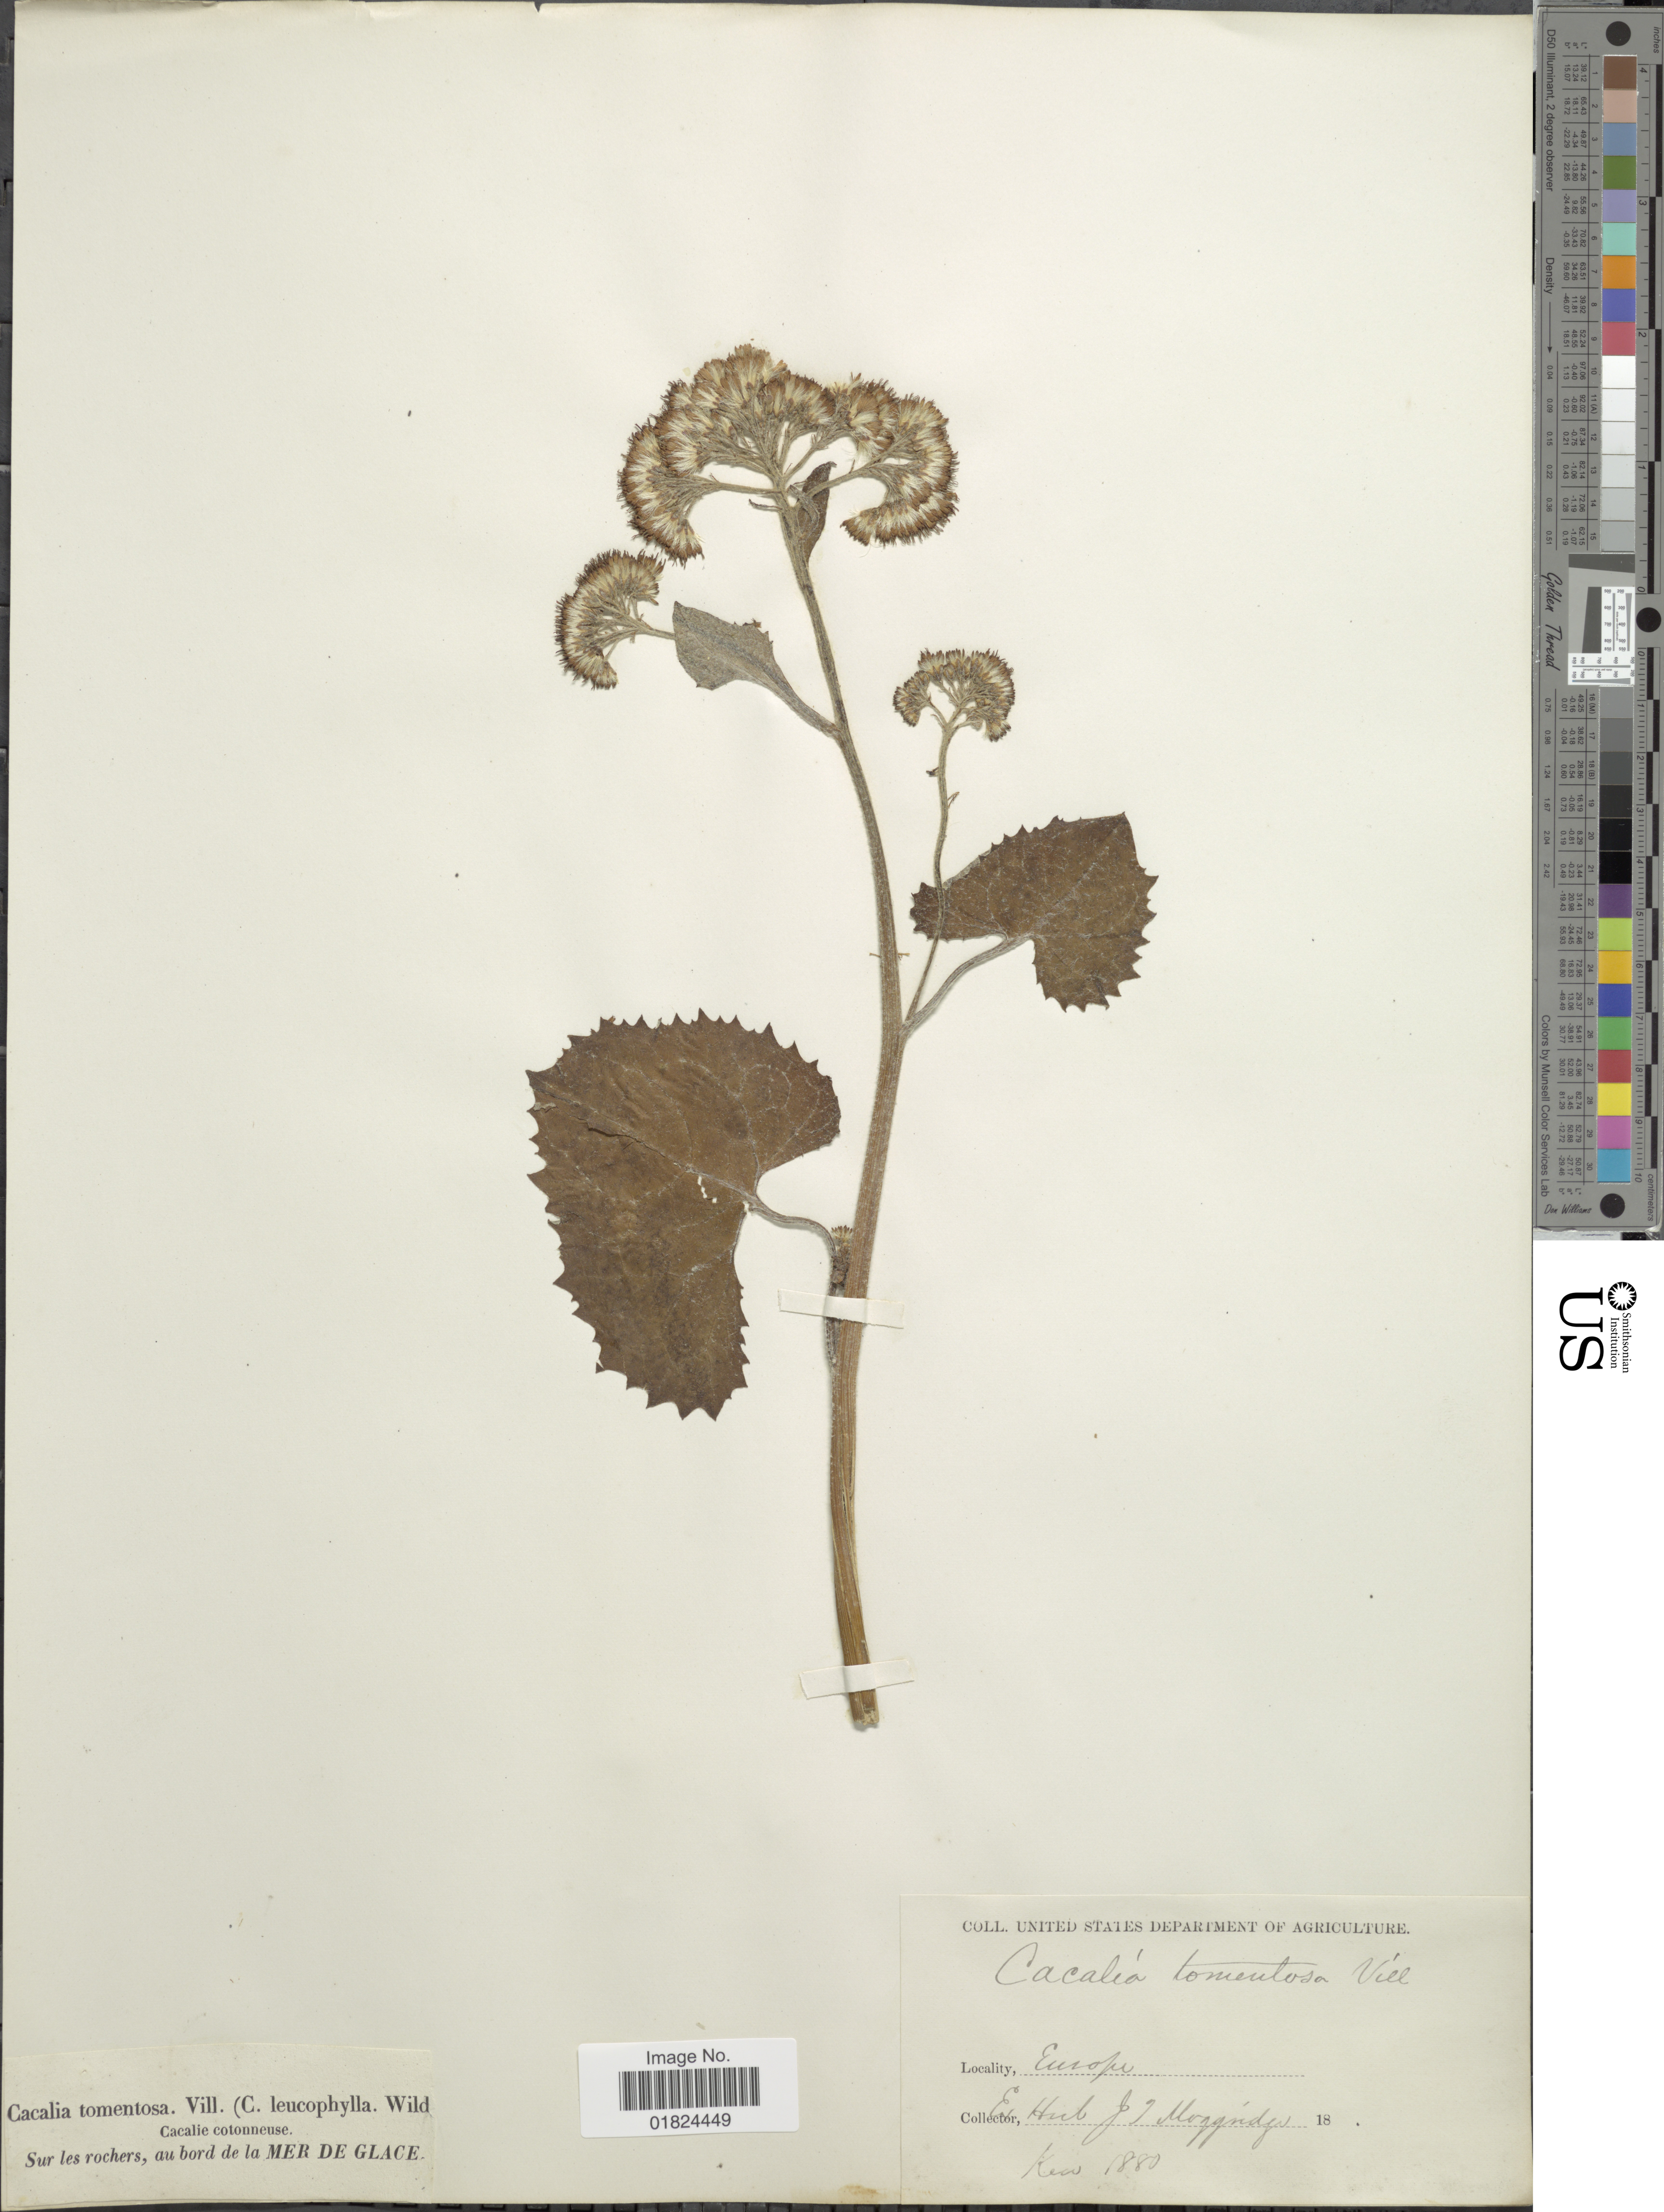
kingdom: Plantae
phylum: Tracheophyta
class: Magnoliopsida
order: Asterales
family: Asteraceae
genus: Adenostyles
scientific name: Adenostyles leucophylla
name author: (Willd.) Rchb.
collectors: ex herb. J.T. Moggridge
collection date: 1880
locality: Europe, sur les rochers, au bord de la Mer de Glace.